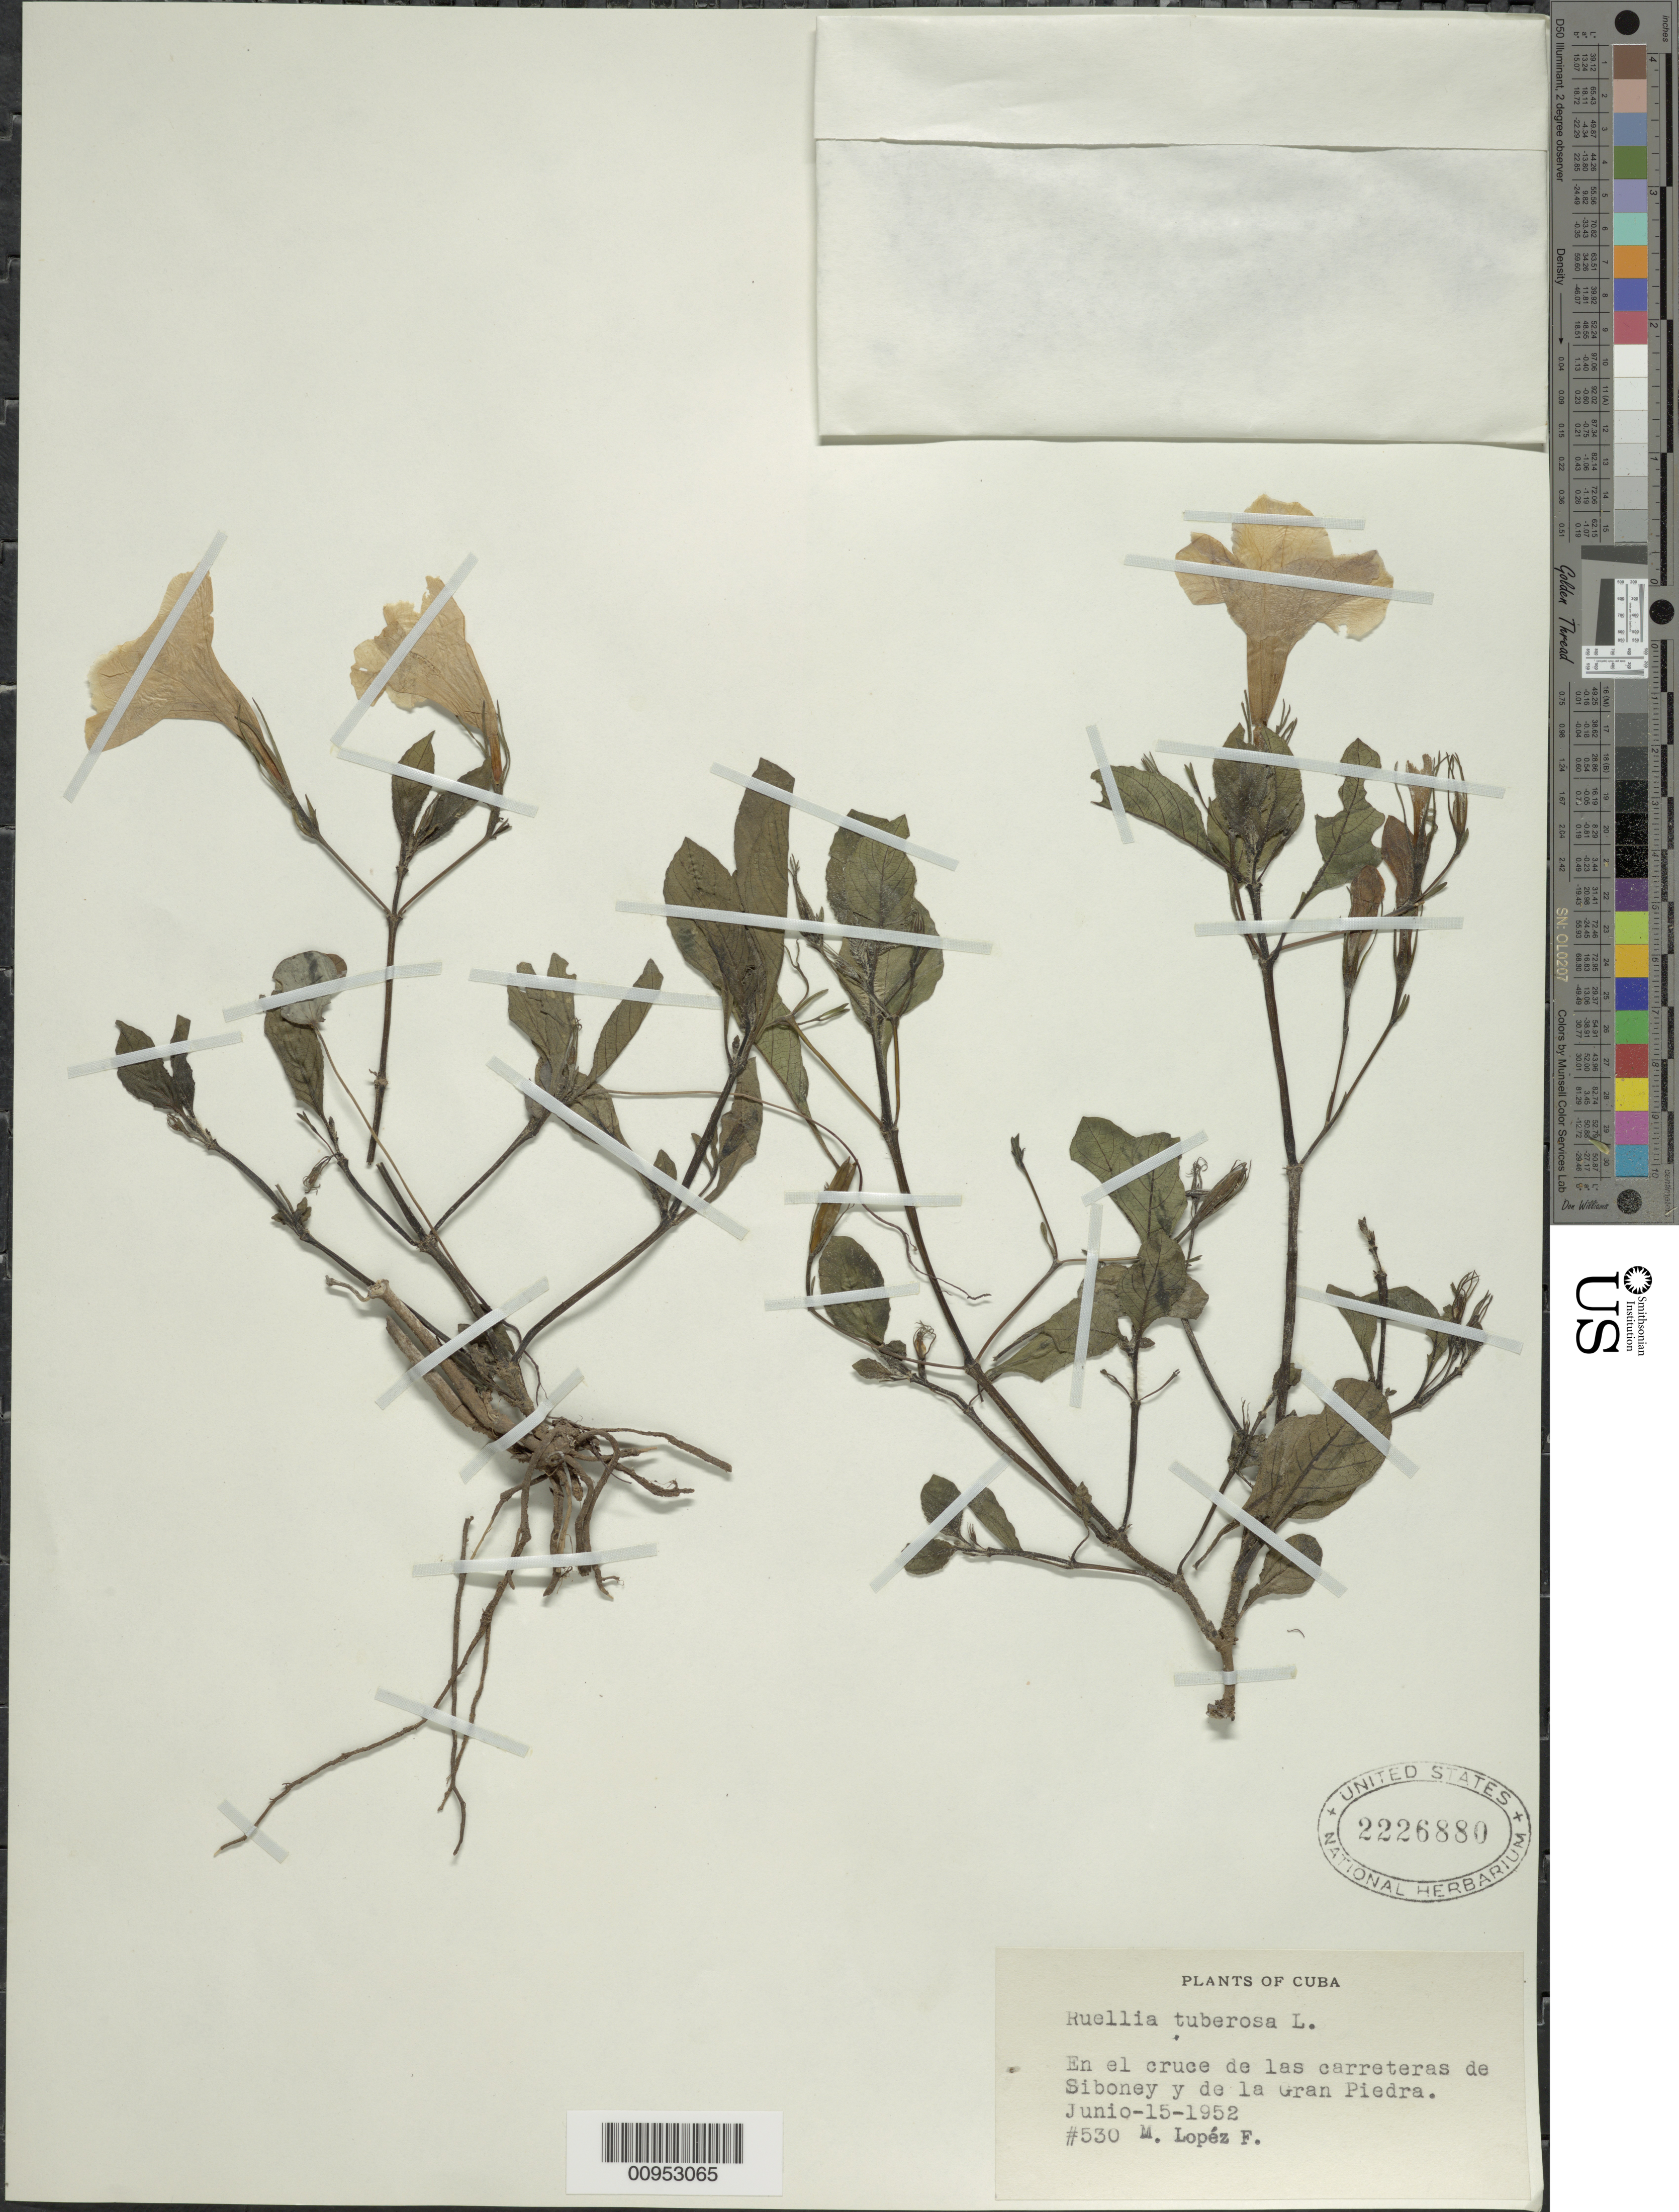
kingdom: Plantae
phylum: Tracheophyta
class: Magnoliopsida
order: Lamiales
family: Acanthaceae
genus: Ruellia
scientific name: Ruellia tuberosa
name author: L.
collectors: M. López Figueiras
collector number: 530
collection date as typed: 15 Jun 1952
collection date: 1952-06-15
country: Cuba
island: Cuba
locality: En las cruce de las carreterras de Siboney y de la Gran Piedra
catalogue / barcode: US 2226880